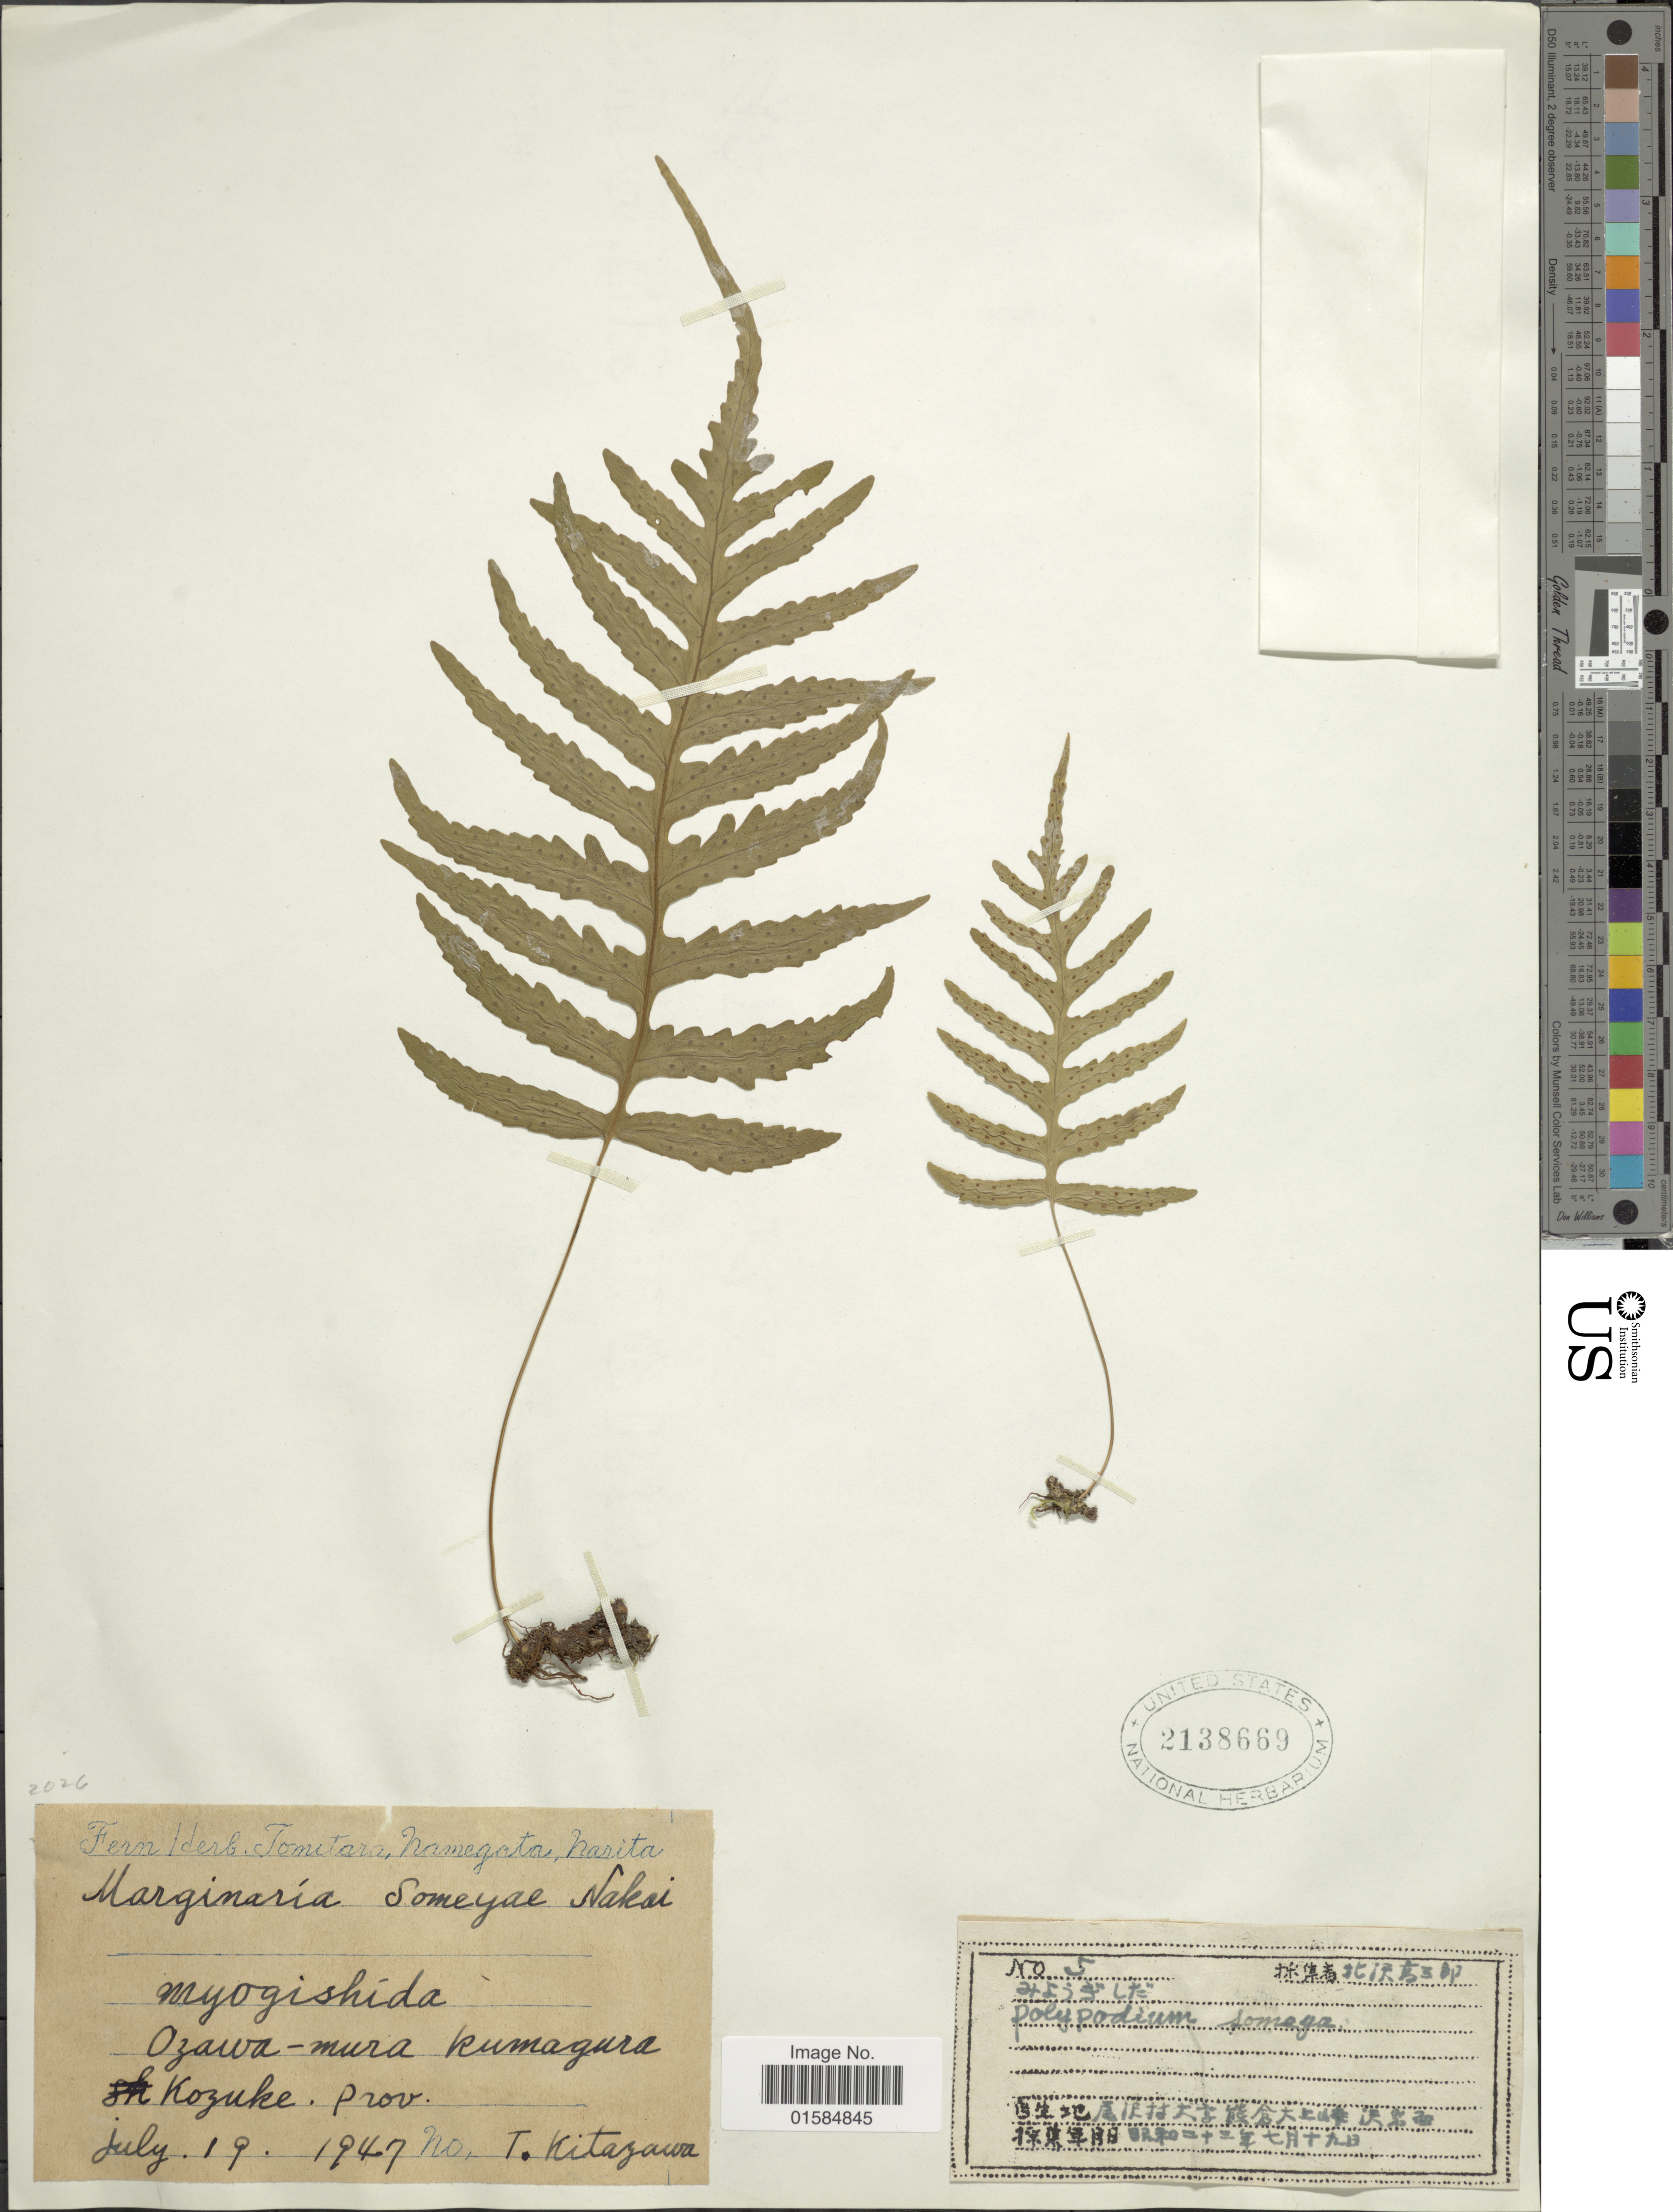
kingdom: Plantae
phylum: Tracheophyta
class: Polypodiopsida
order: Polypodiales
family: Polypodiaceae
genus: Goniophlebium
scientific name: Goniophlebium someyae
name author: (Yatabe) Ebihara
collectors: T. Kitazawa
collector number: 5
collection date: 1947-07-19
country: Japan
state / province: Gunma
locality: Ozawa-mura Kumagura, Kozuke Prov.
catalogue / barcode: US 2138669